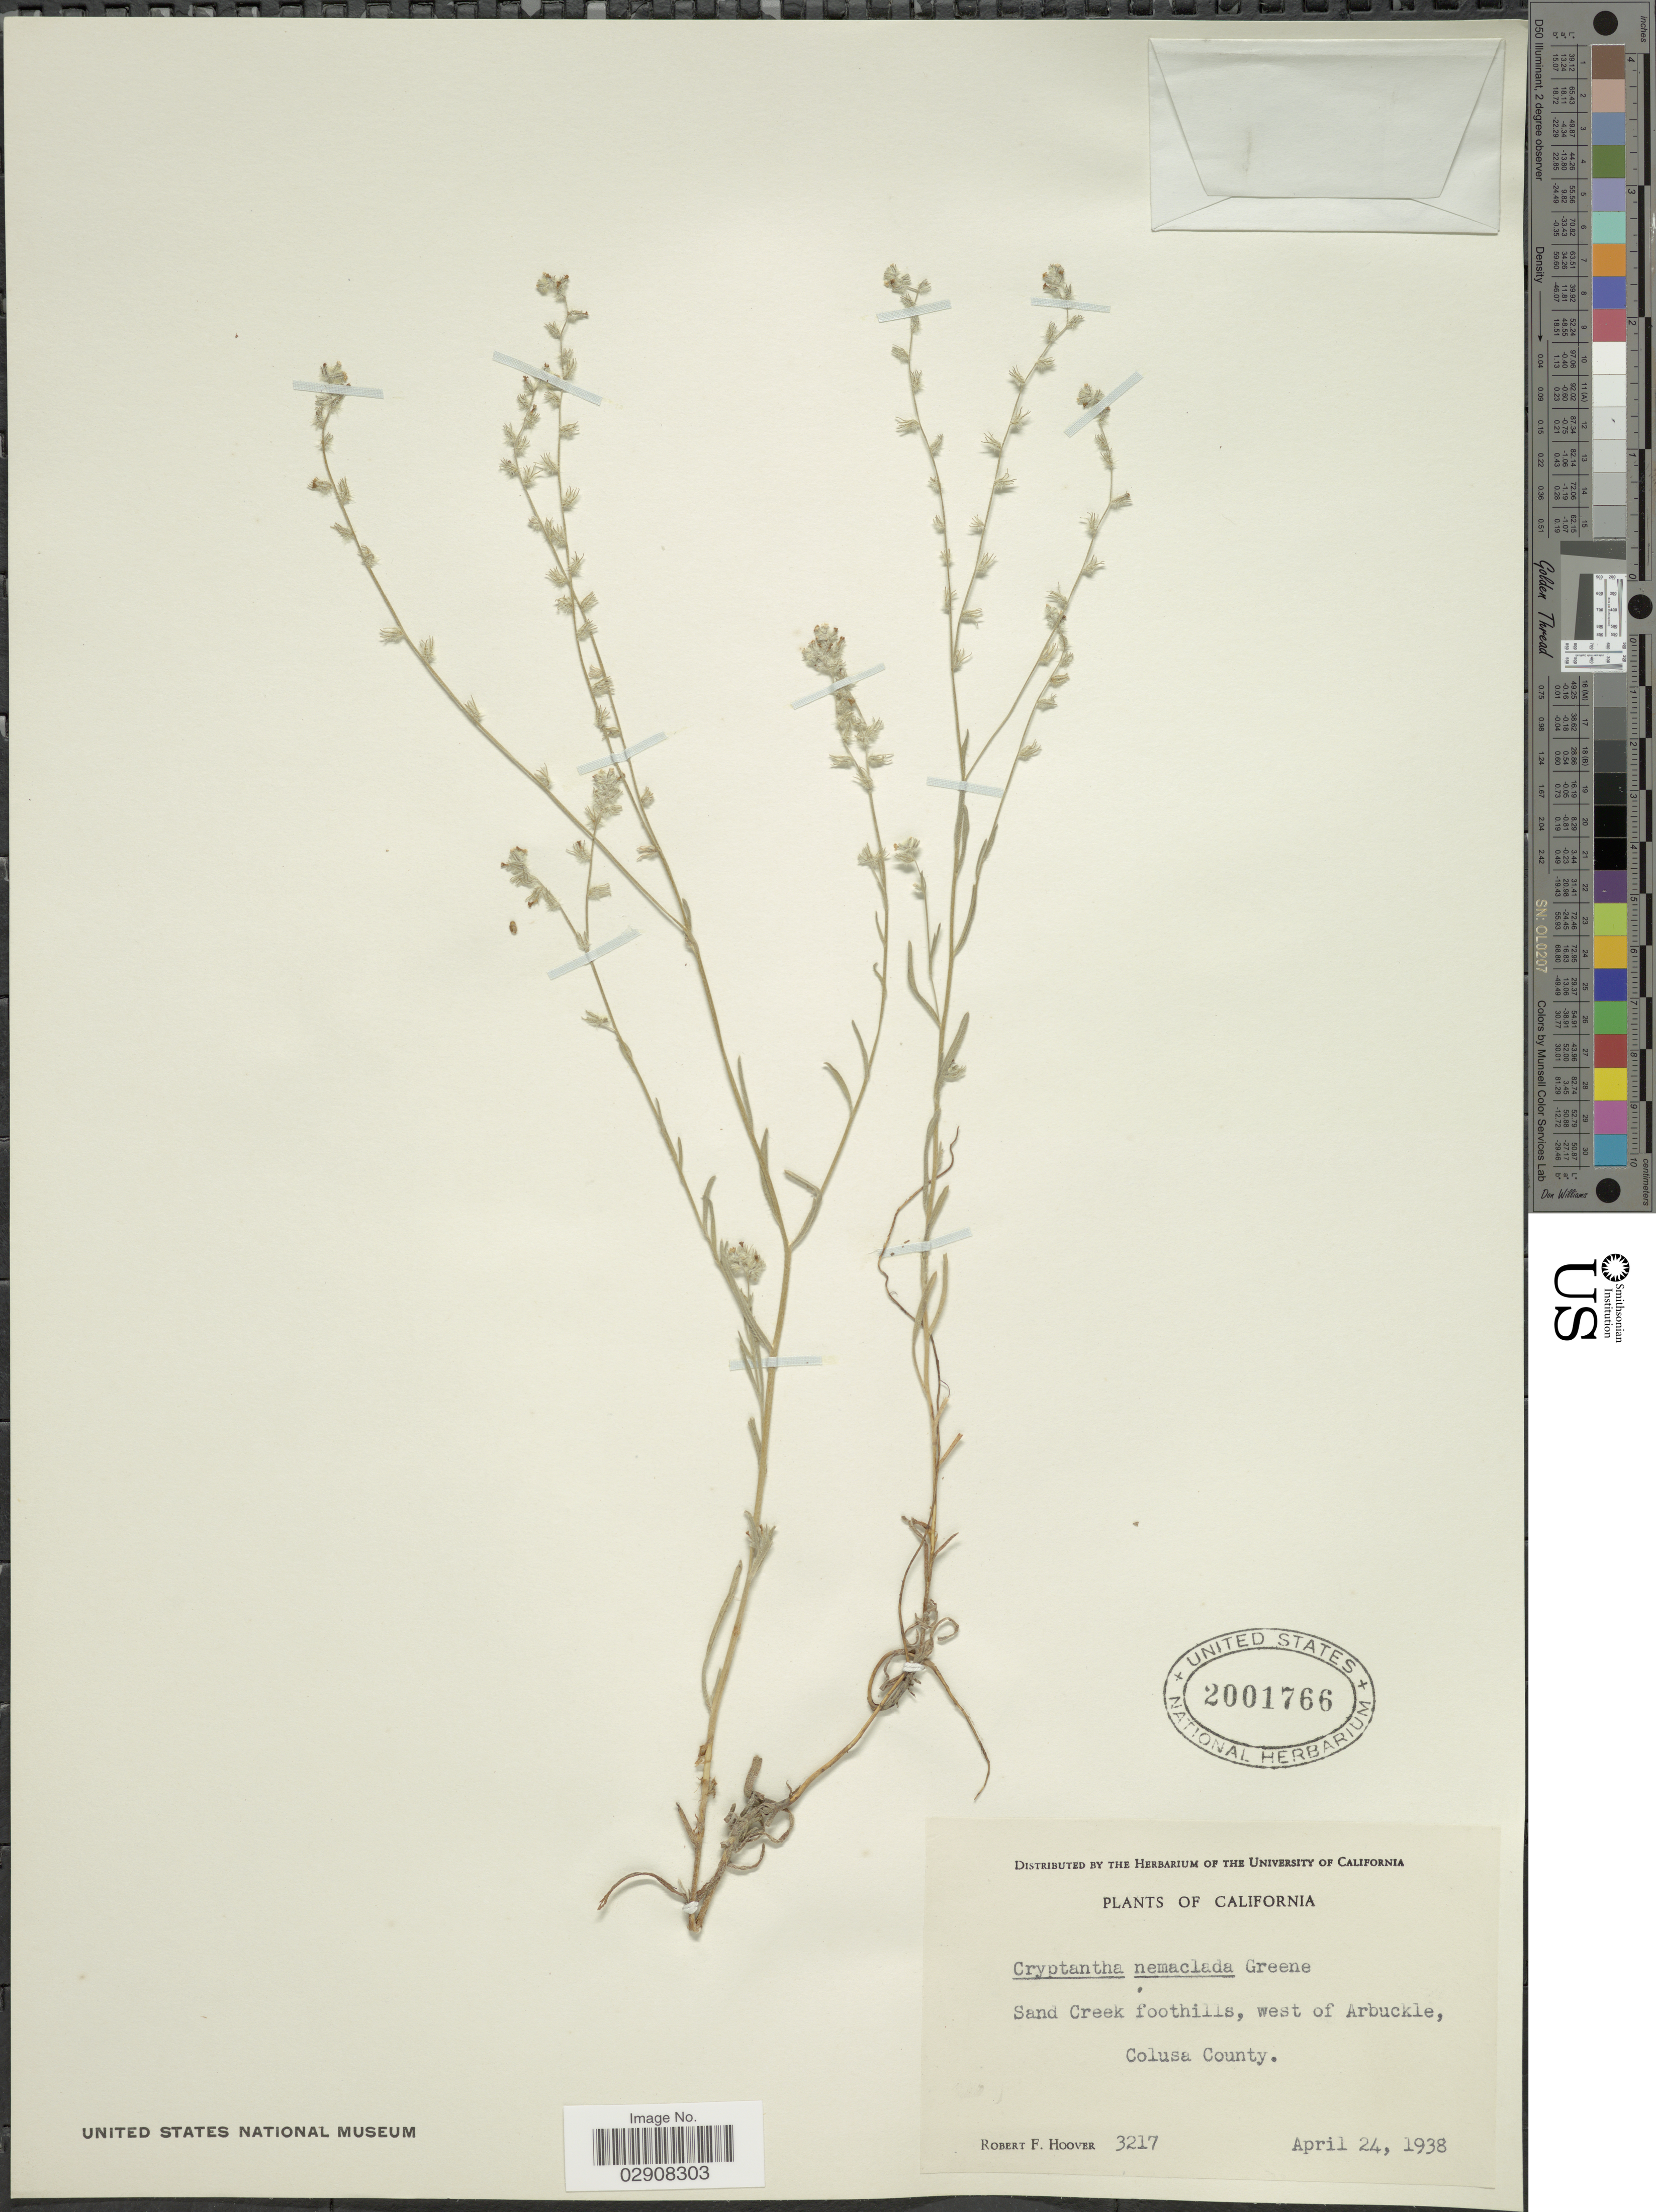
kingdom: Plantae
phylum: Tracheophyta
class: Magnoliopsida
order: Boraginales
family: Boraginaceae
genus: Cryptantha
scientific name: Cryptantha nemaclada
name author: S.W. Greene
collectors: R. F. Hoover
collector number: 3217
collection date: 1938-04-24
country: United States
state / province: California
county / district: Colusa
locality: Sand Creek foothills, west of Arbuckle, Colusa County.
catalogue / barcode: US 2001766